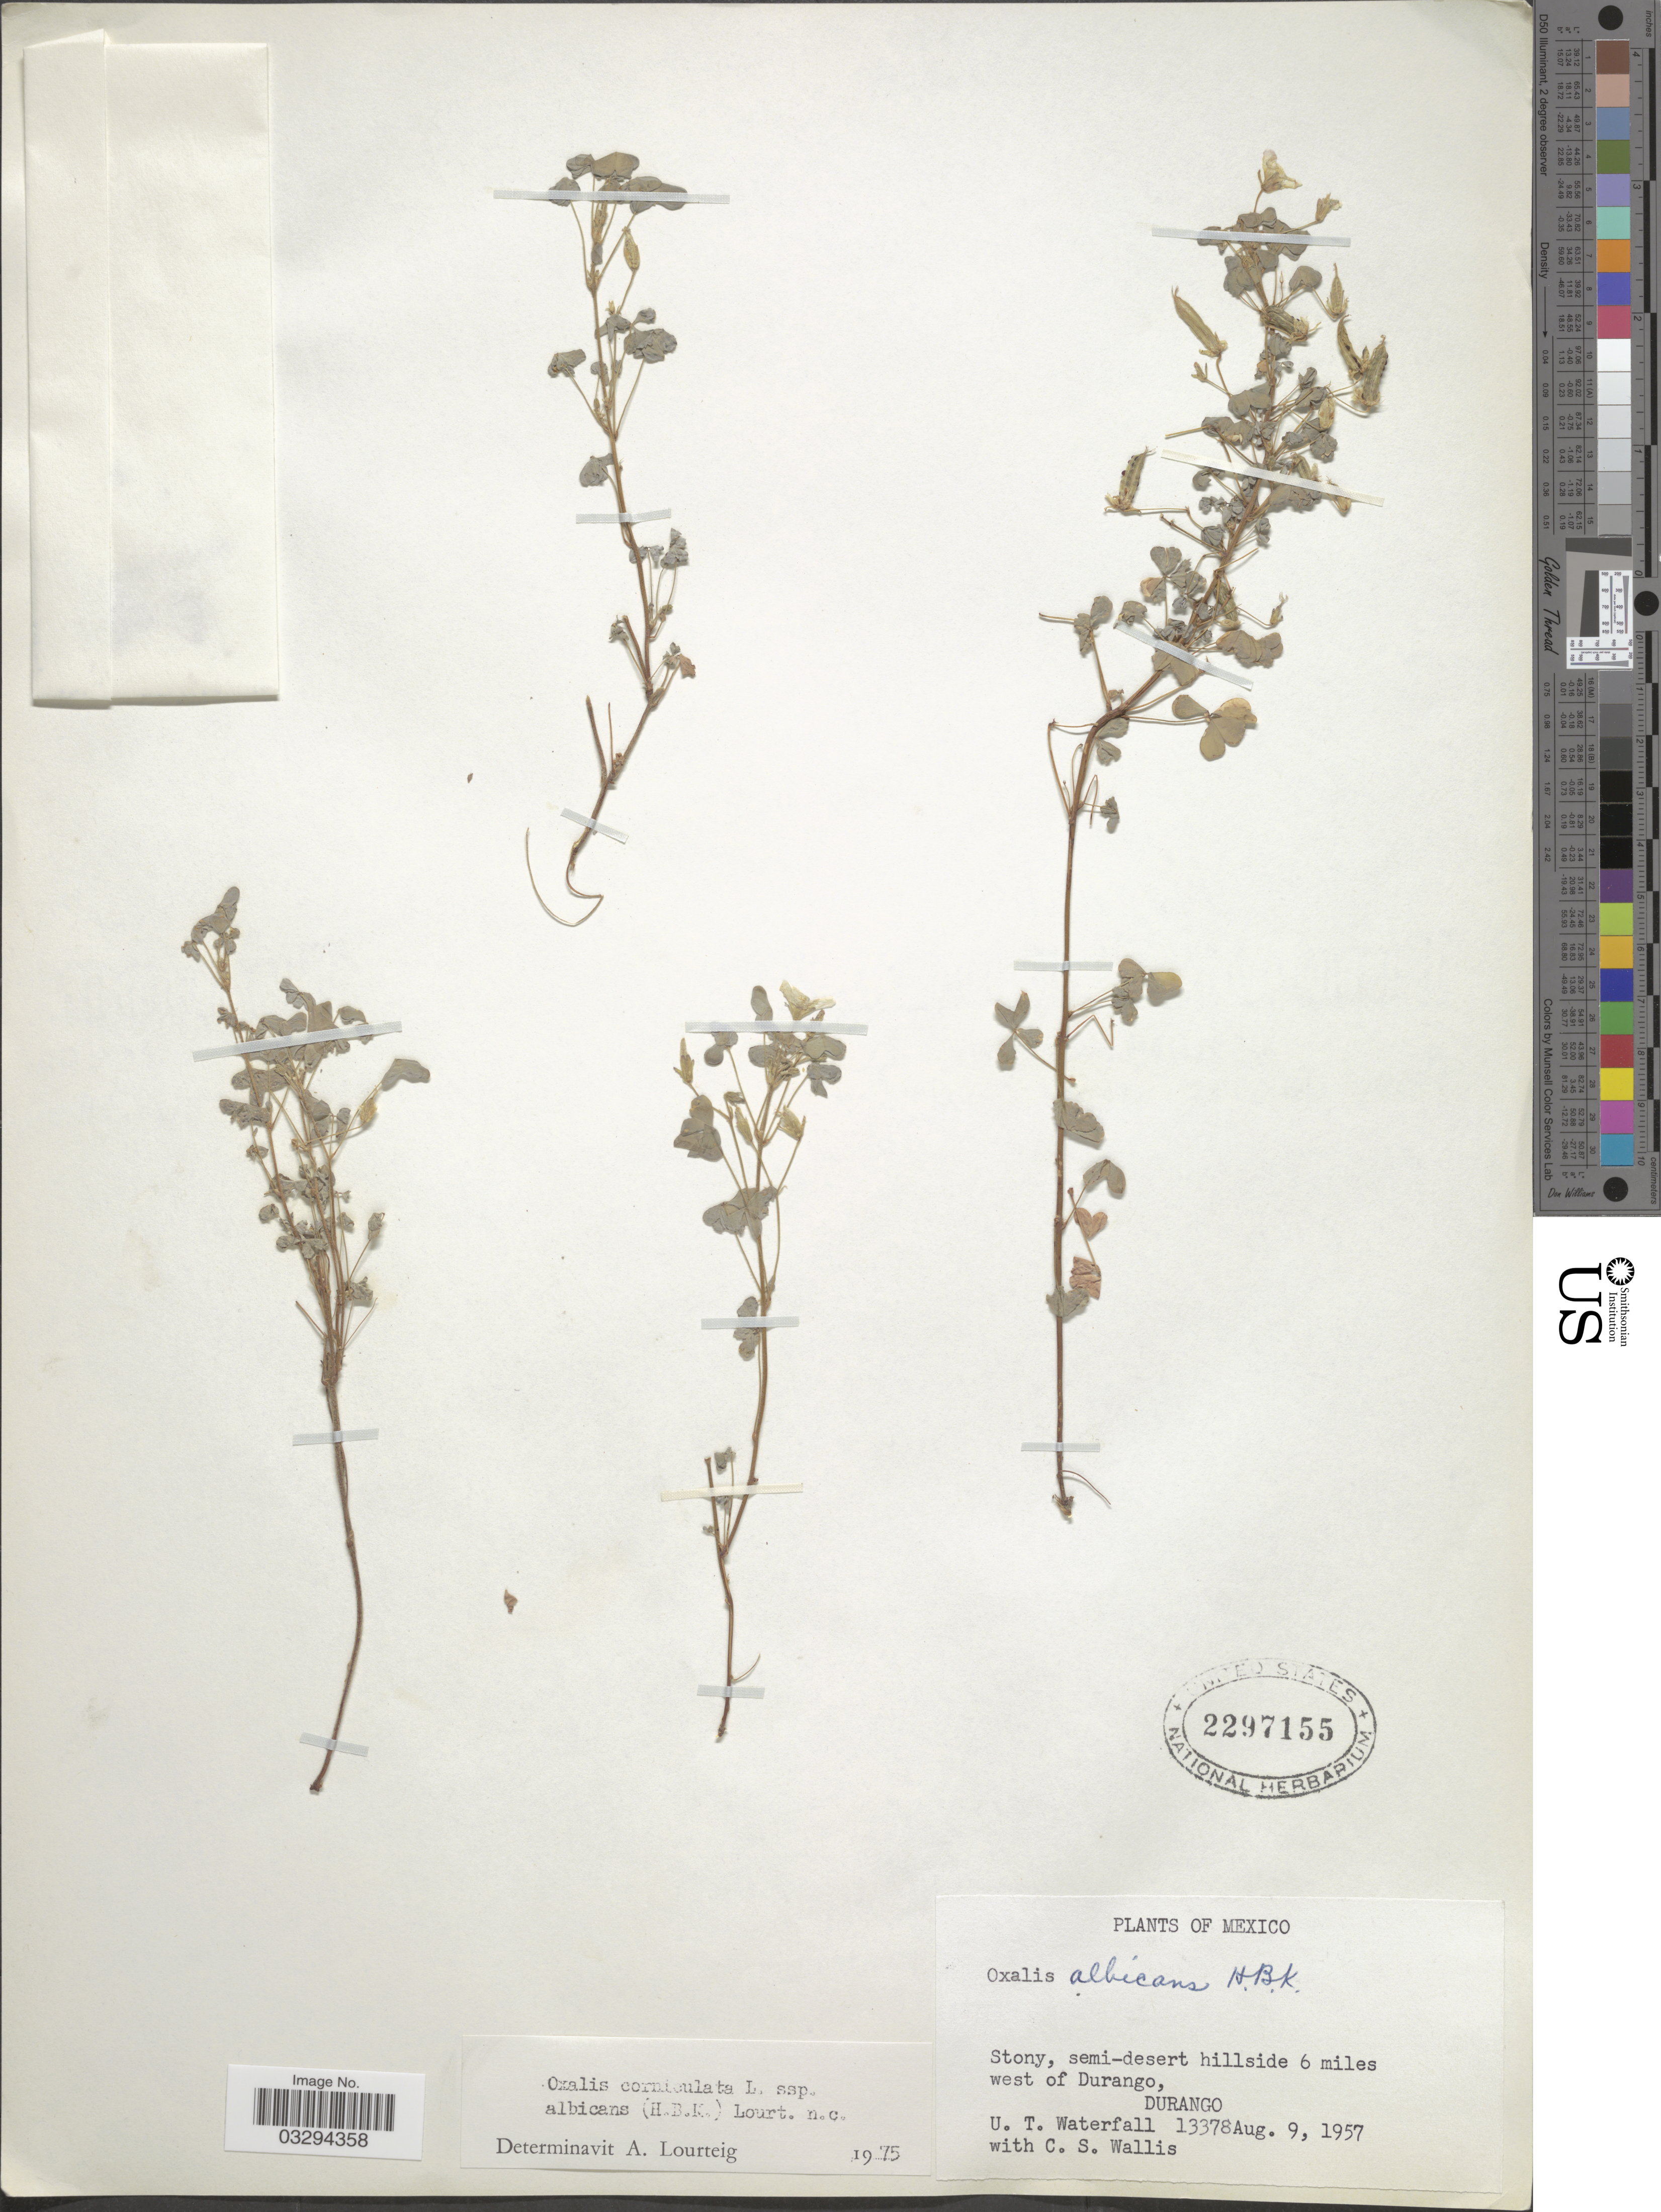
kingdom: Plantae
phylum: Tracheophyta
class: Magnoliopsida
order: Oxalidales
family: Oxalidaceae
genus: Oxalis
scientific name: Oxalis corniculata subsp. albicans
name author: (Kunth) Lourteig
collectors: U. T. Waterfall & C. S. Wallis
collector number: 13378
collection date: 1957-08-09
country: Mexico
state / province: Durango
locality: Stony, semi-desert hillside 6 miles west of Durango.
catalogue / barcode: US 2297155